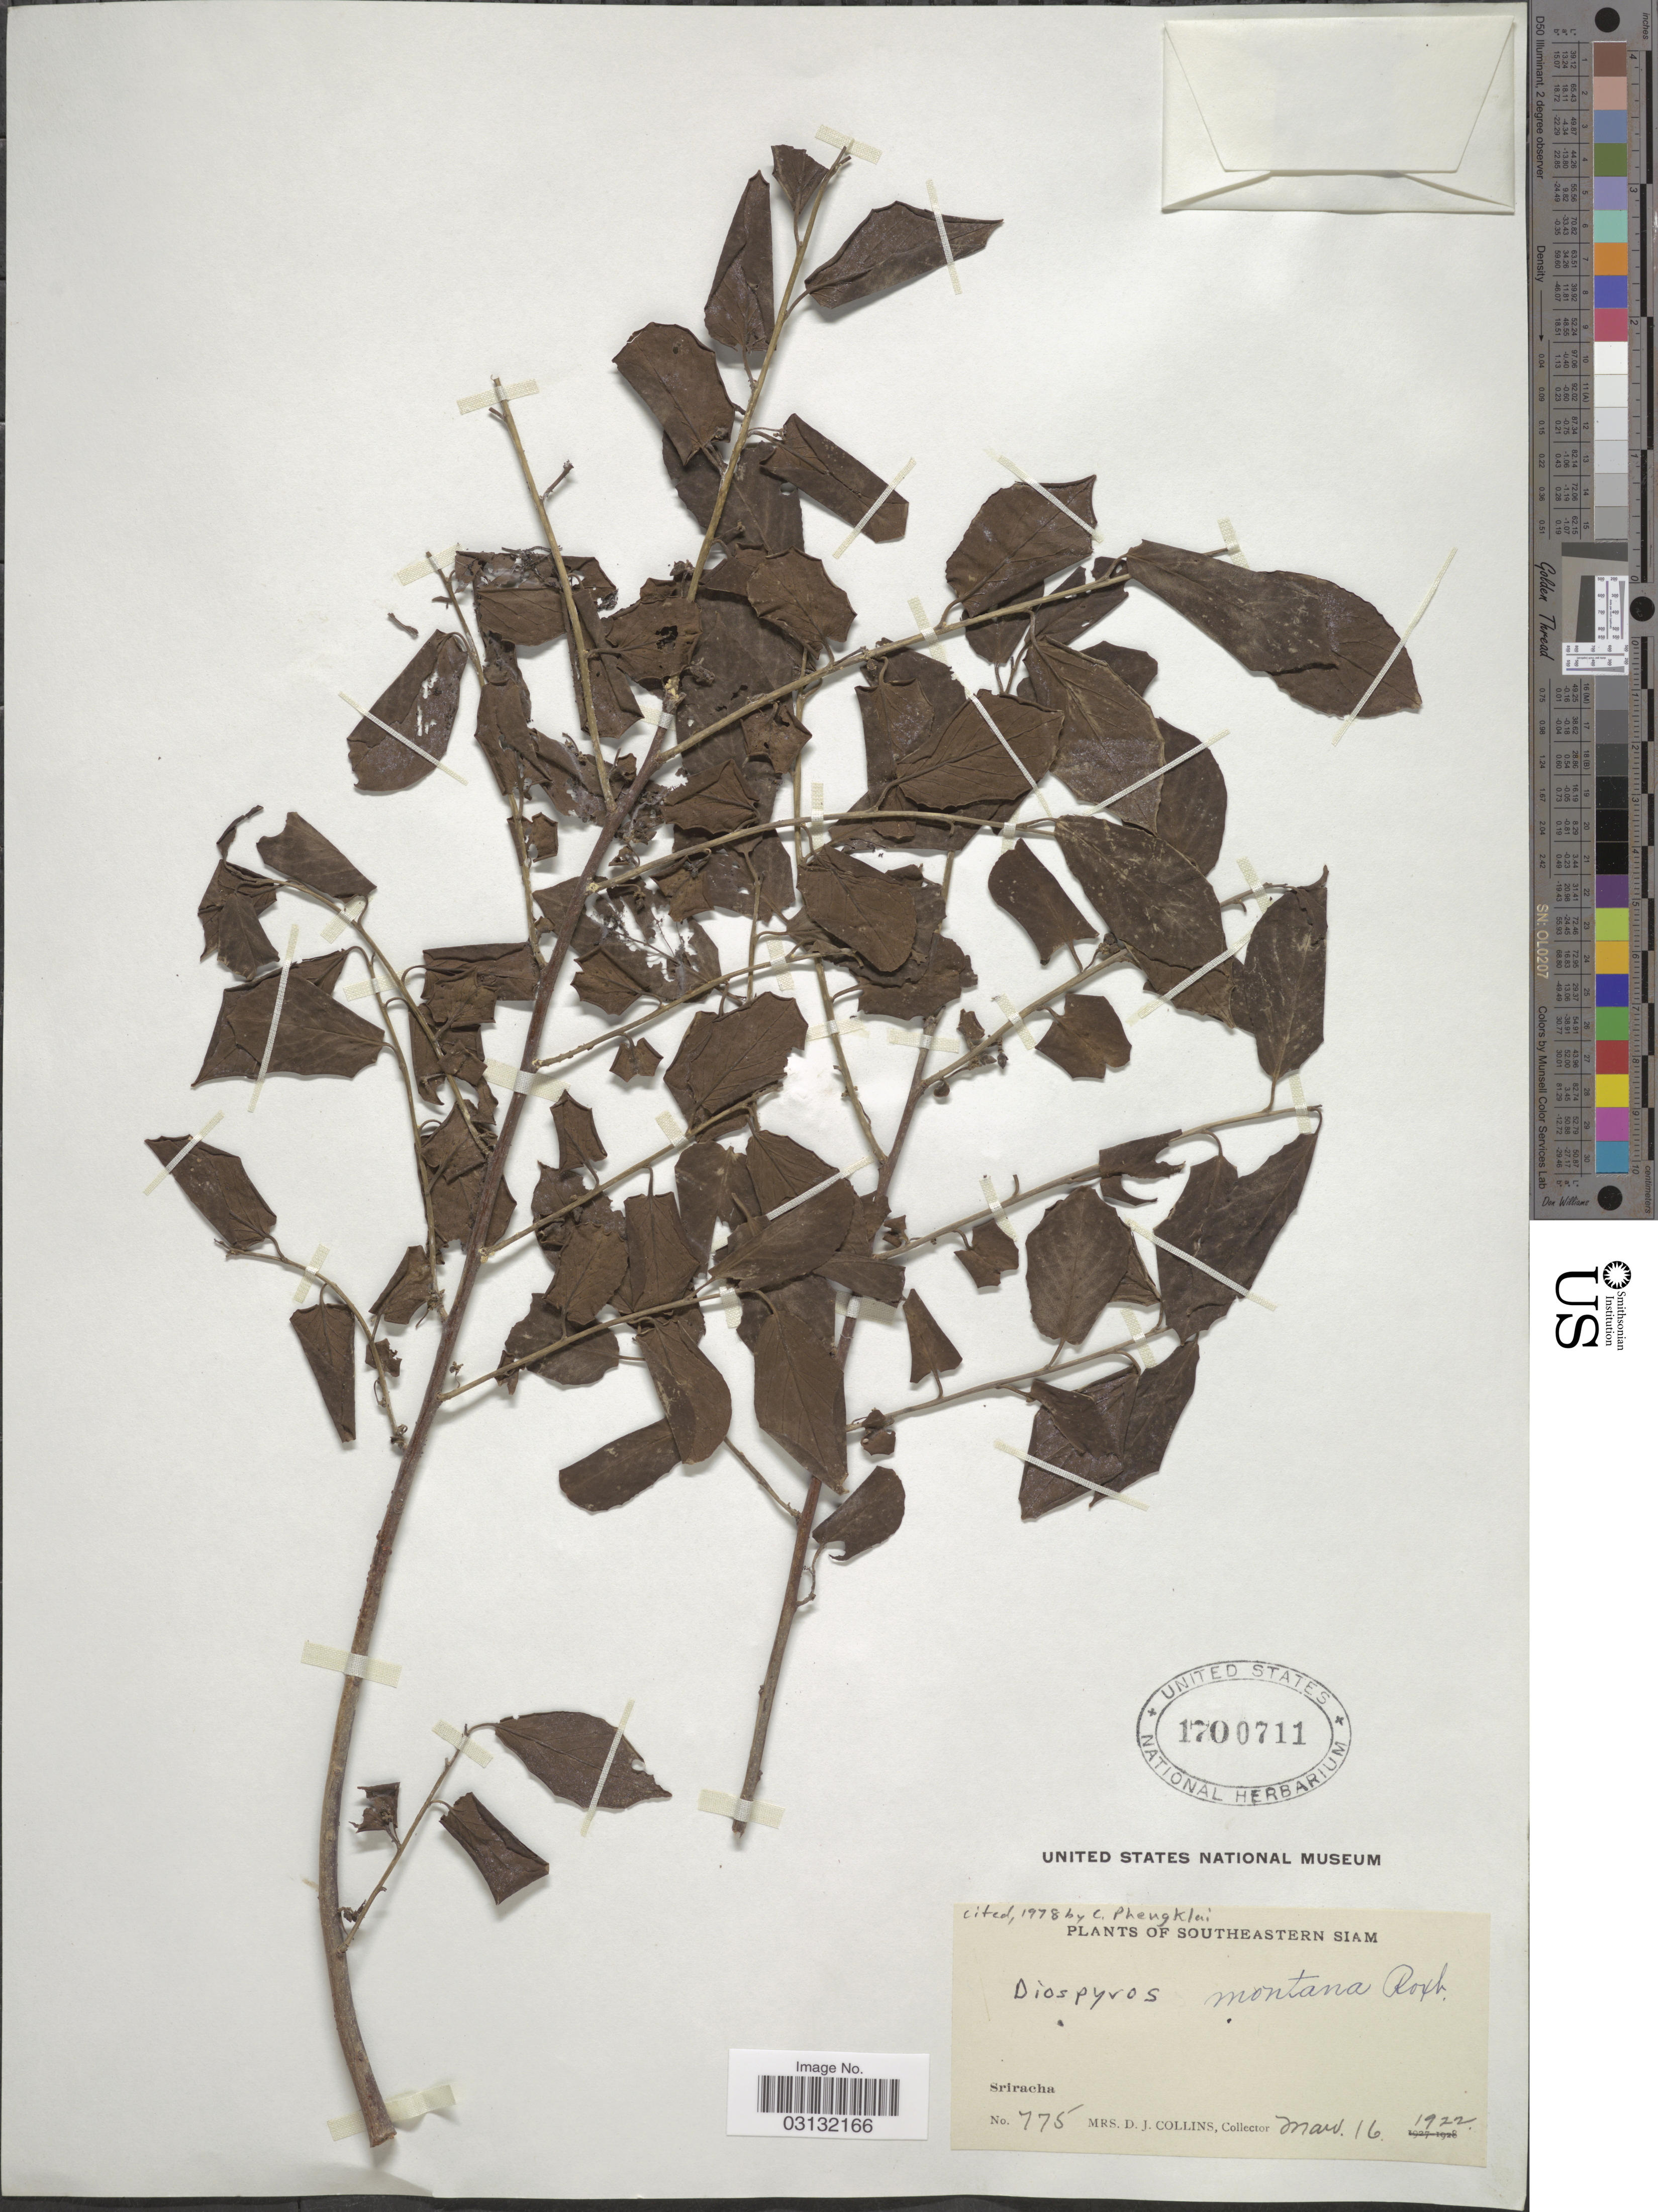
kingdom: Plantae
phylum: Tracheophyta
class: Magnoliopsida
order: Ericales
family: Ebenaceae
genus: Diospyros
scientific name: Diospyros montana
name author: Roxb.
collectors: Mrs. D. J. Collins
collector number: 775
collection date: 1922-03-16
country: Thailand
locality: Southeastern Siam, Sriracha.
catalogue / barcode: US 1700711